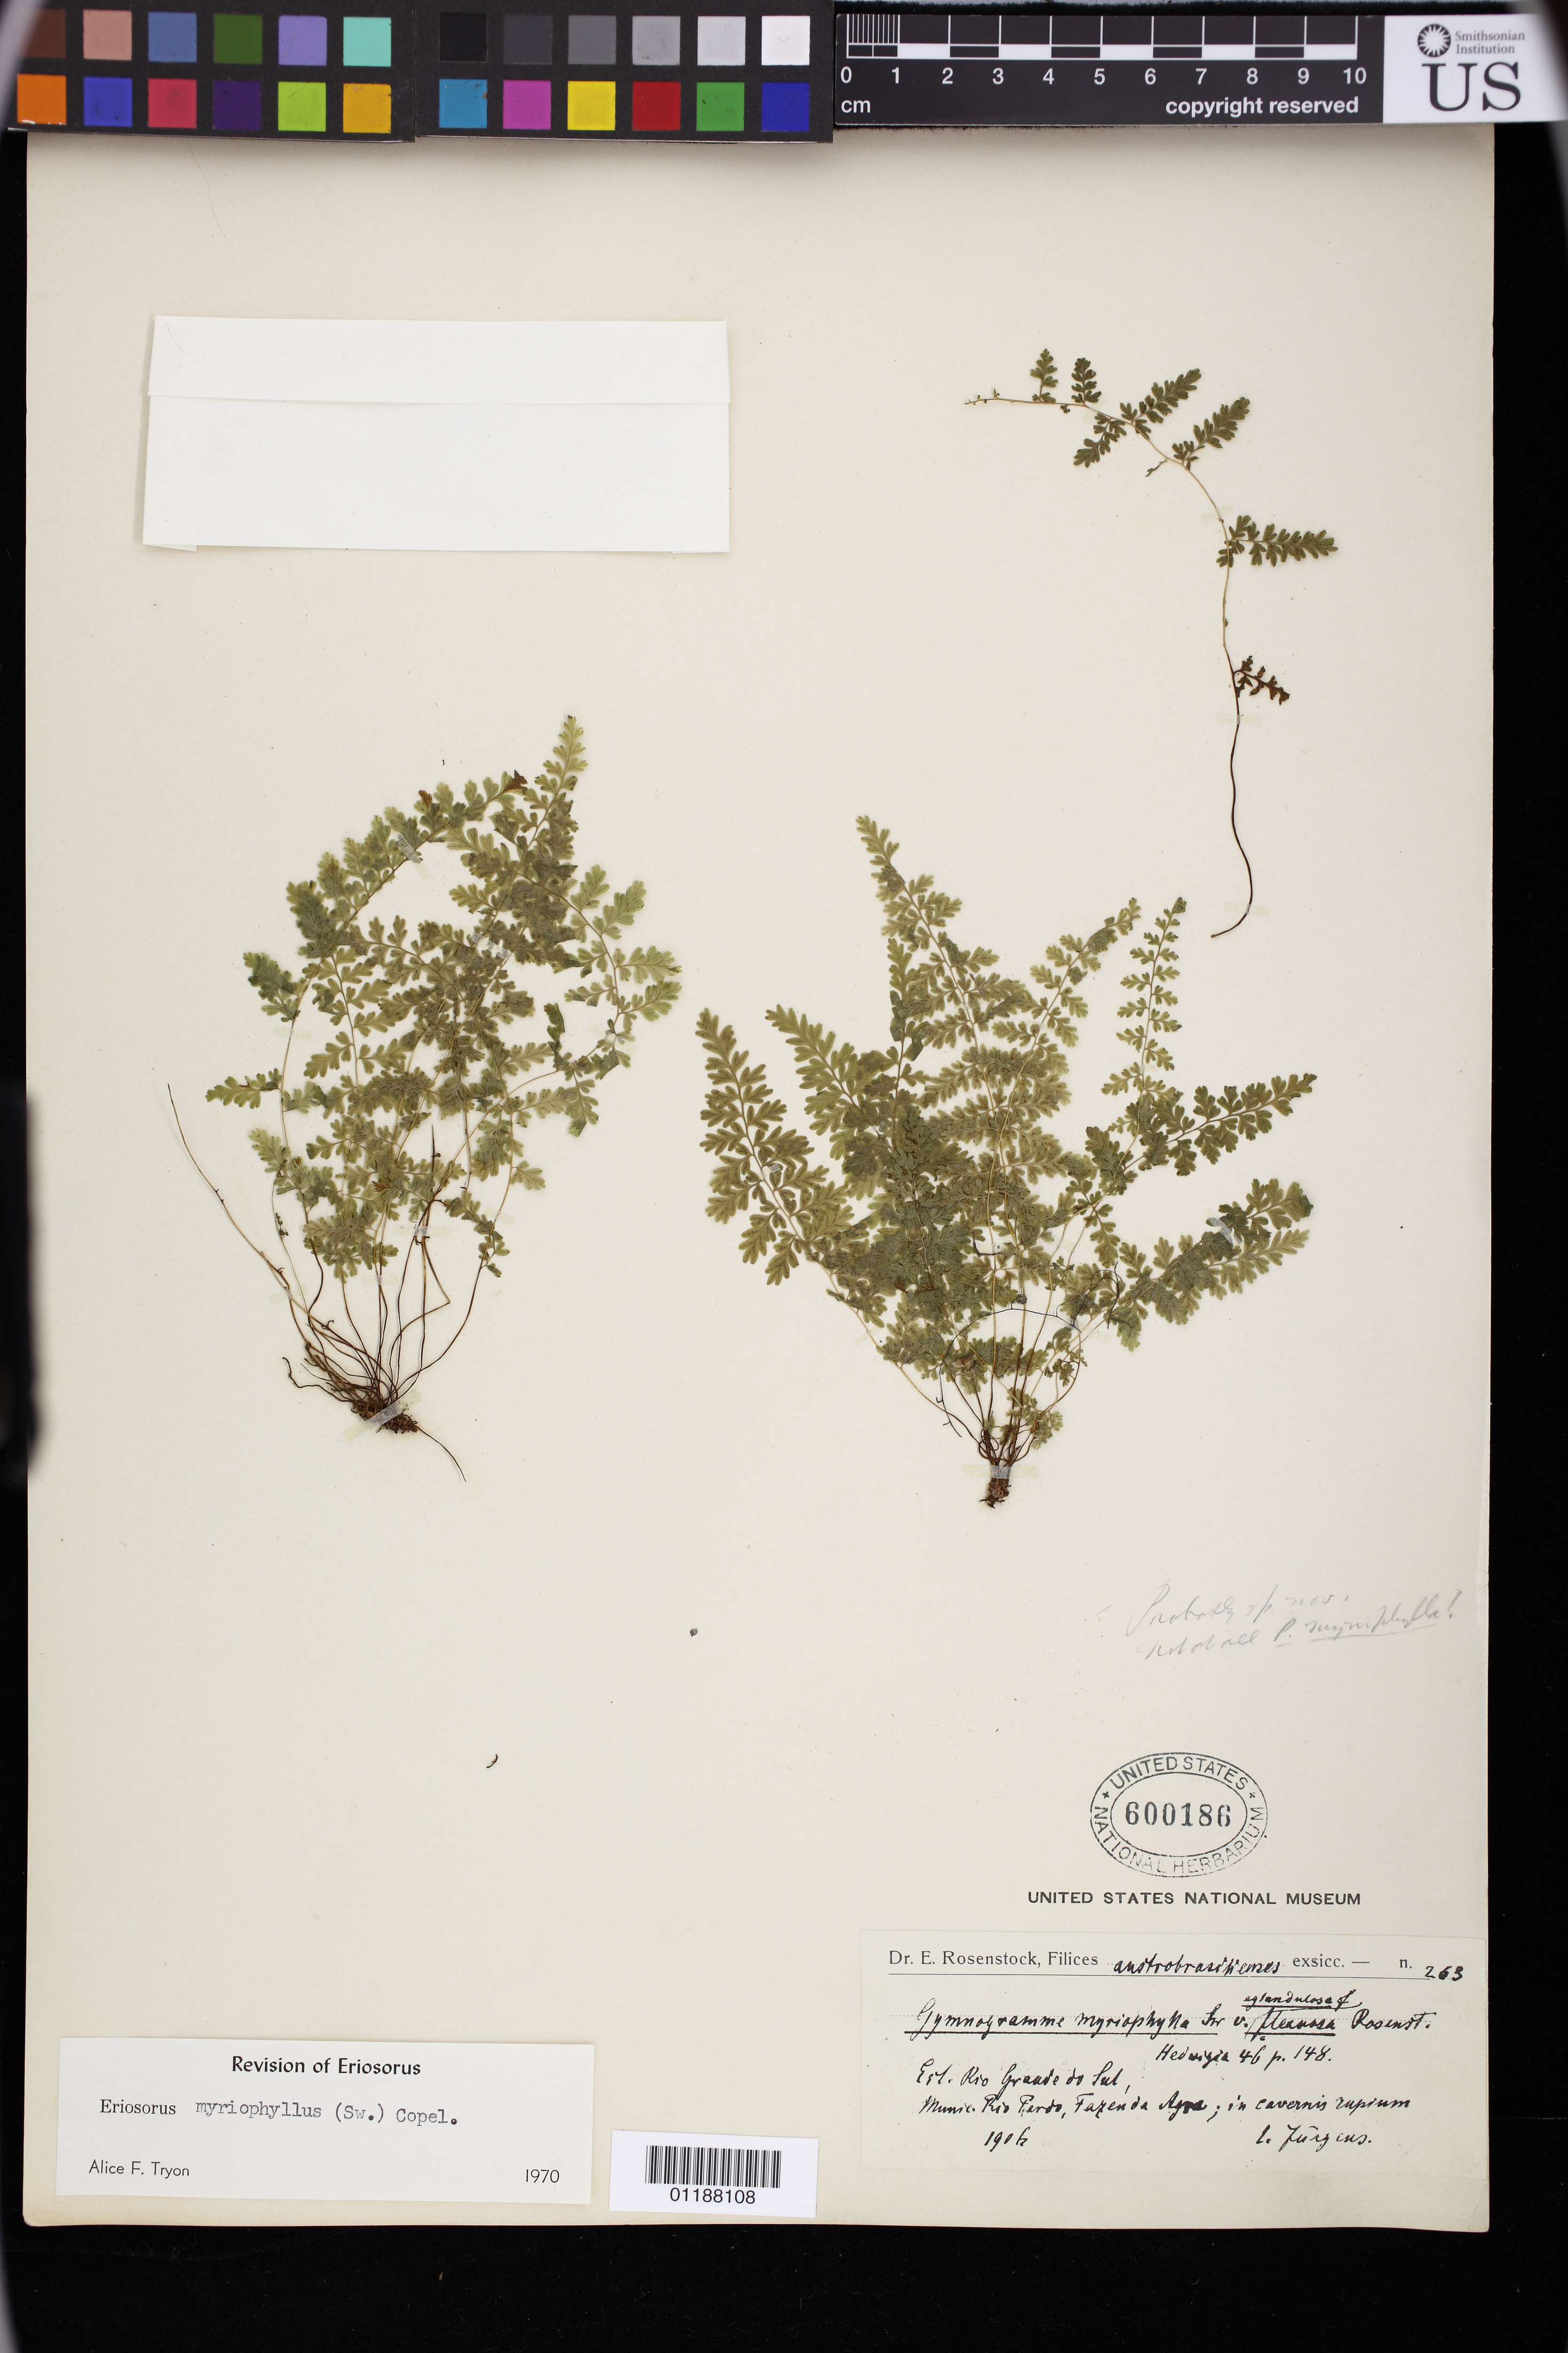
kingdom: Plantae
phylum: Tracheophyta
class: Polypodiopsida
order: Polypodiales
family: Pteridaceae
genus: Tryonia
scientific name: Tryonia areniticola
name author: (Schwartsb. & Labiak) Schuettp. et al.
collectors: C. Jürgens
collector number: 263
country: Brazil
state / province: Rio Grande do Sul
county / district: Rio Pardo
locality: Fazenda Aqra.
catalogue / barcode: US 600186